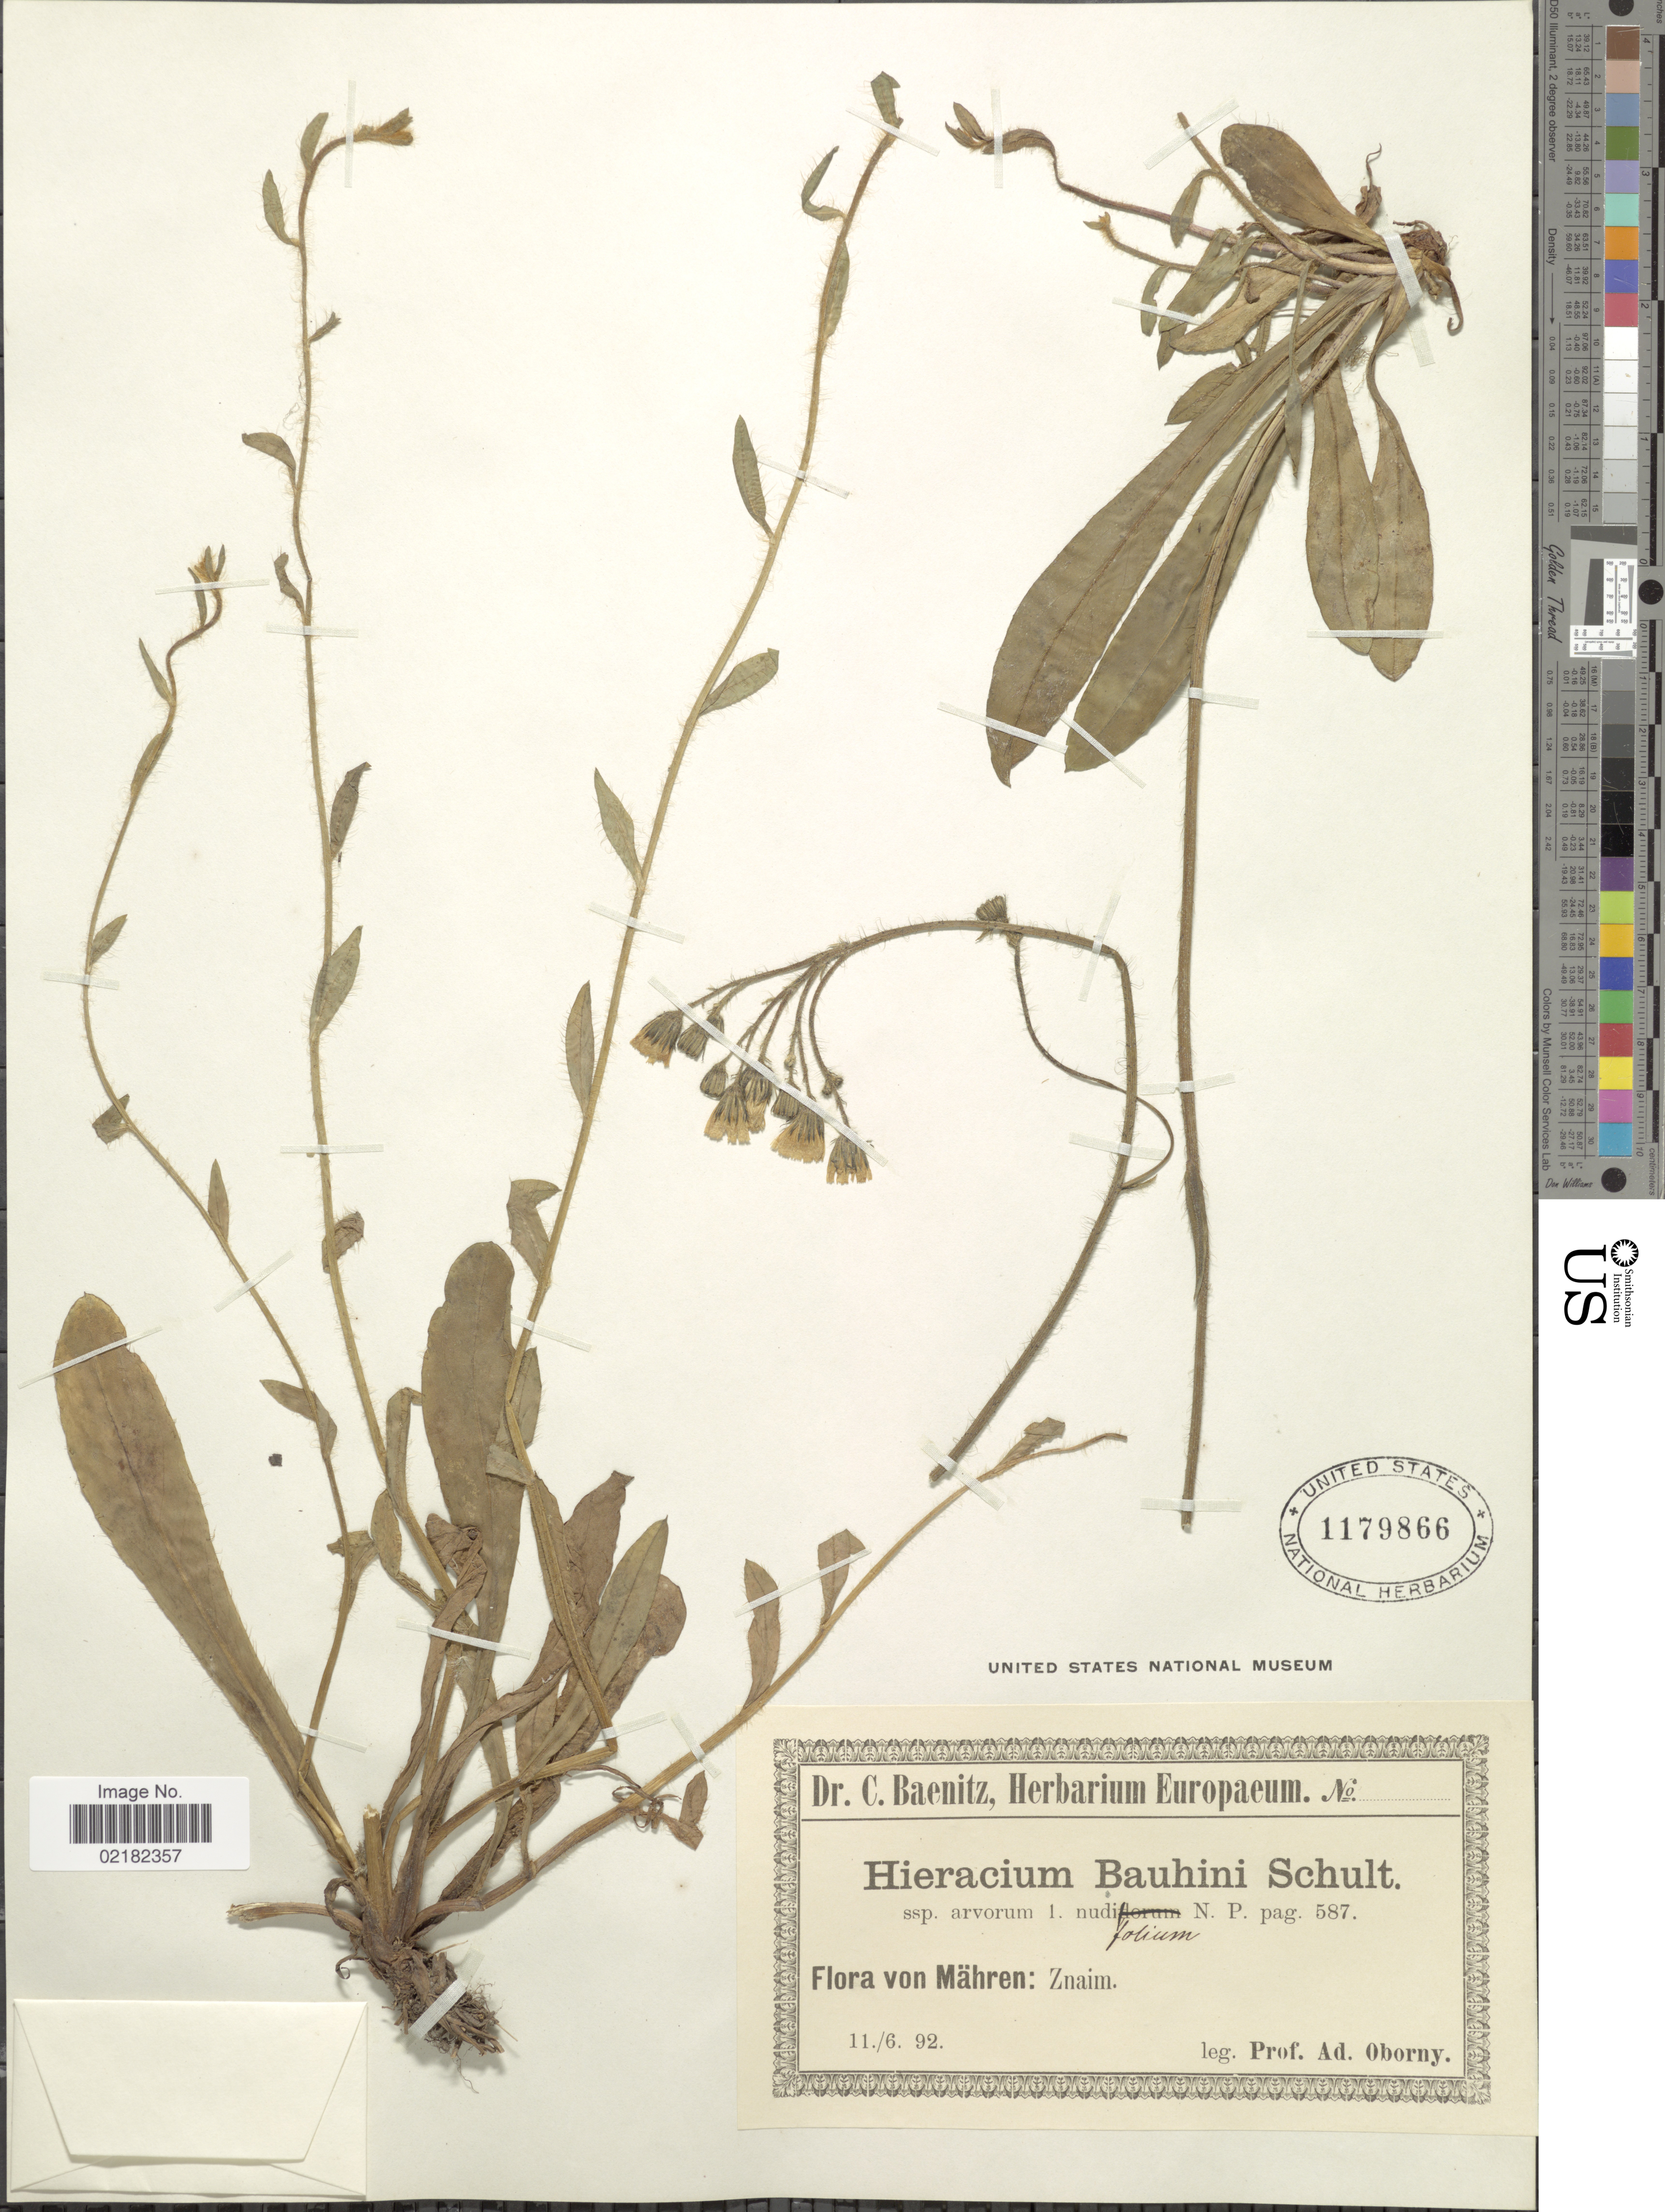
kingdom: Plantae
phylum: Tracheophyta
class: Magnoliopsida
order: Asterales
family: Asteraceae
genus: Hieracium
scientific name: Hieracium bauhini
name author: Schult.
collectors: A. Oborny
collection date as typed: Transcribed d/m/y: 11/6/92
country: Czechia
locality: Mähren: Znaim.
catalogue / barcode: US 1179866